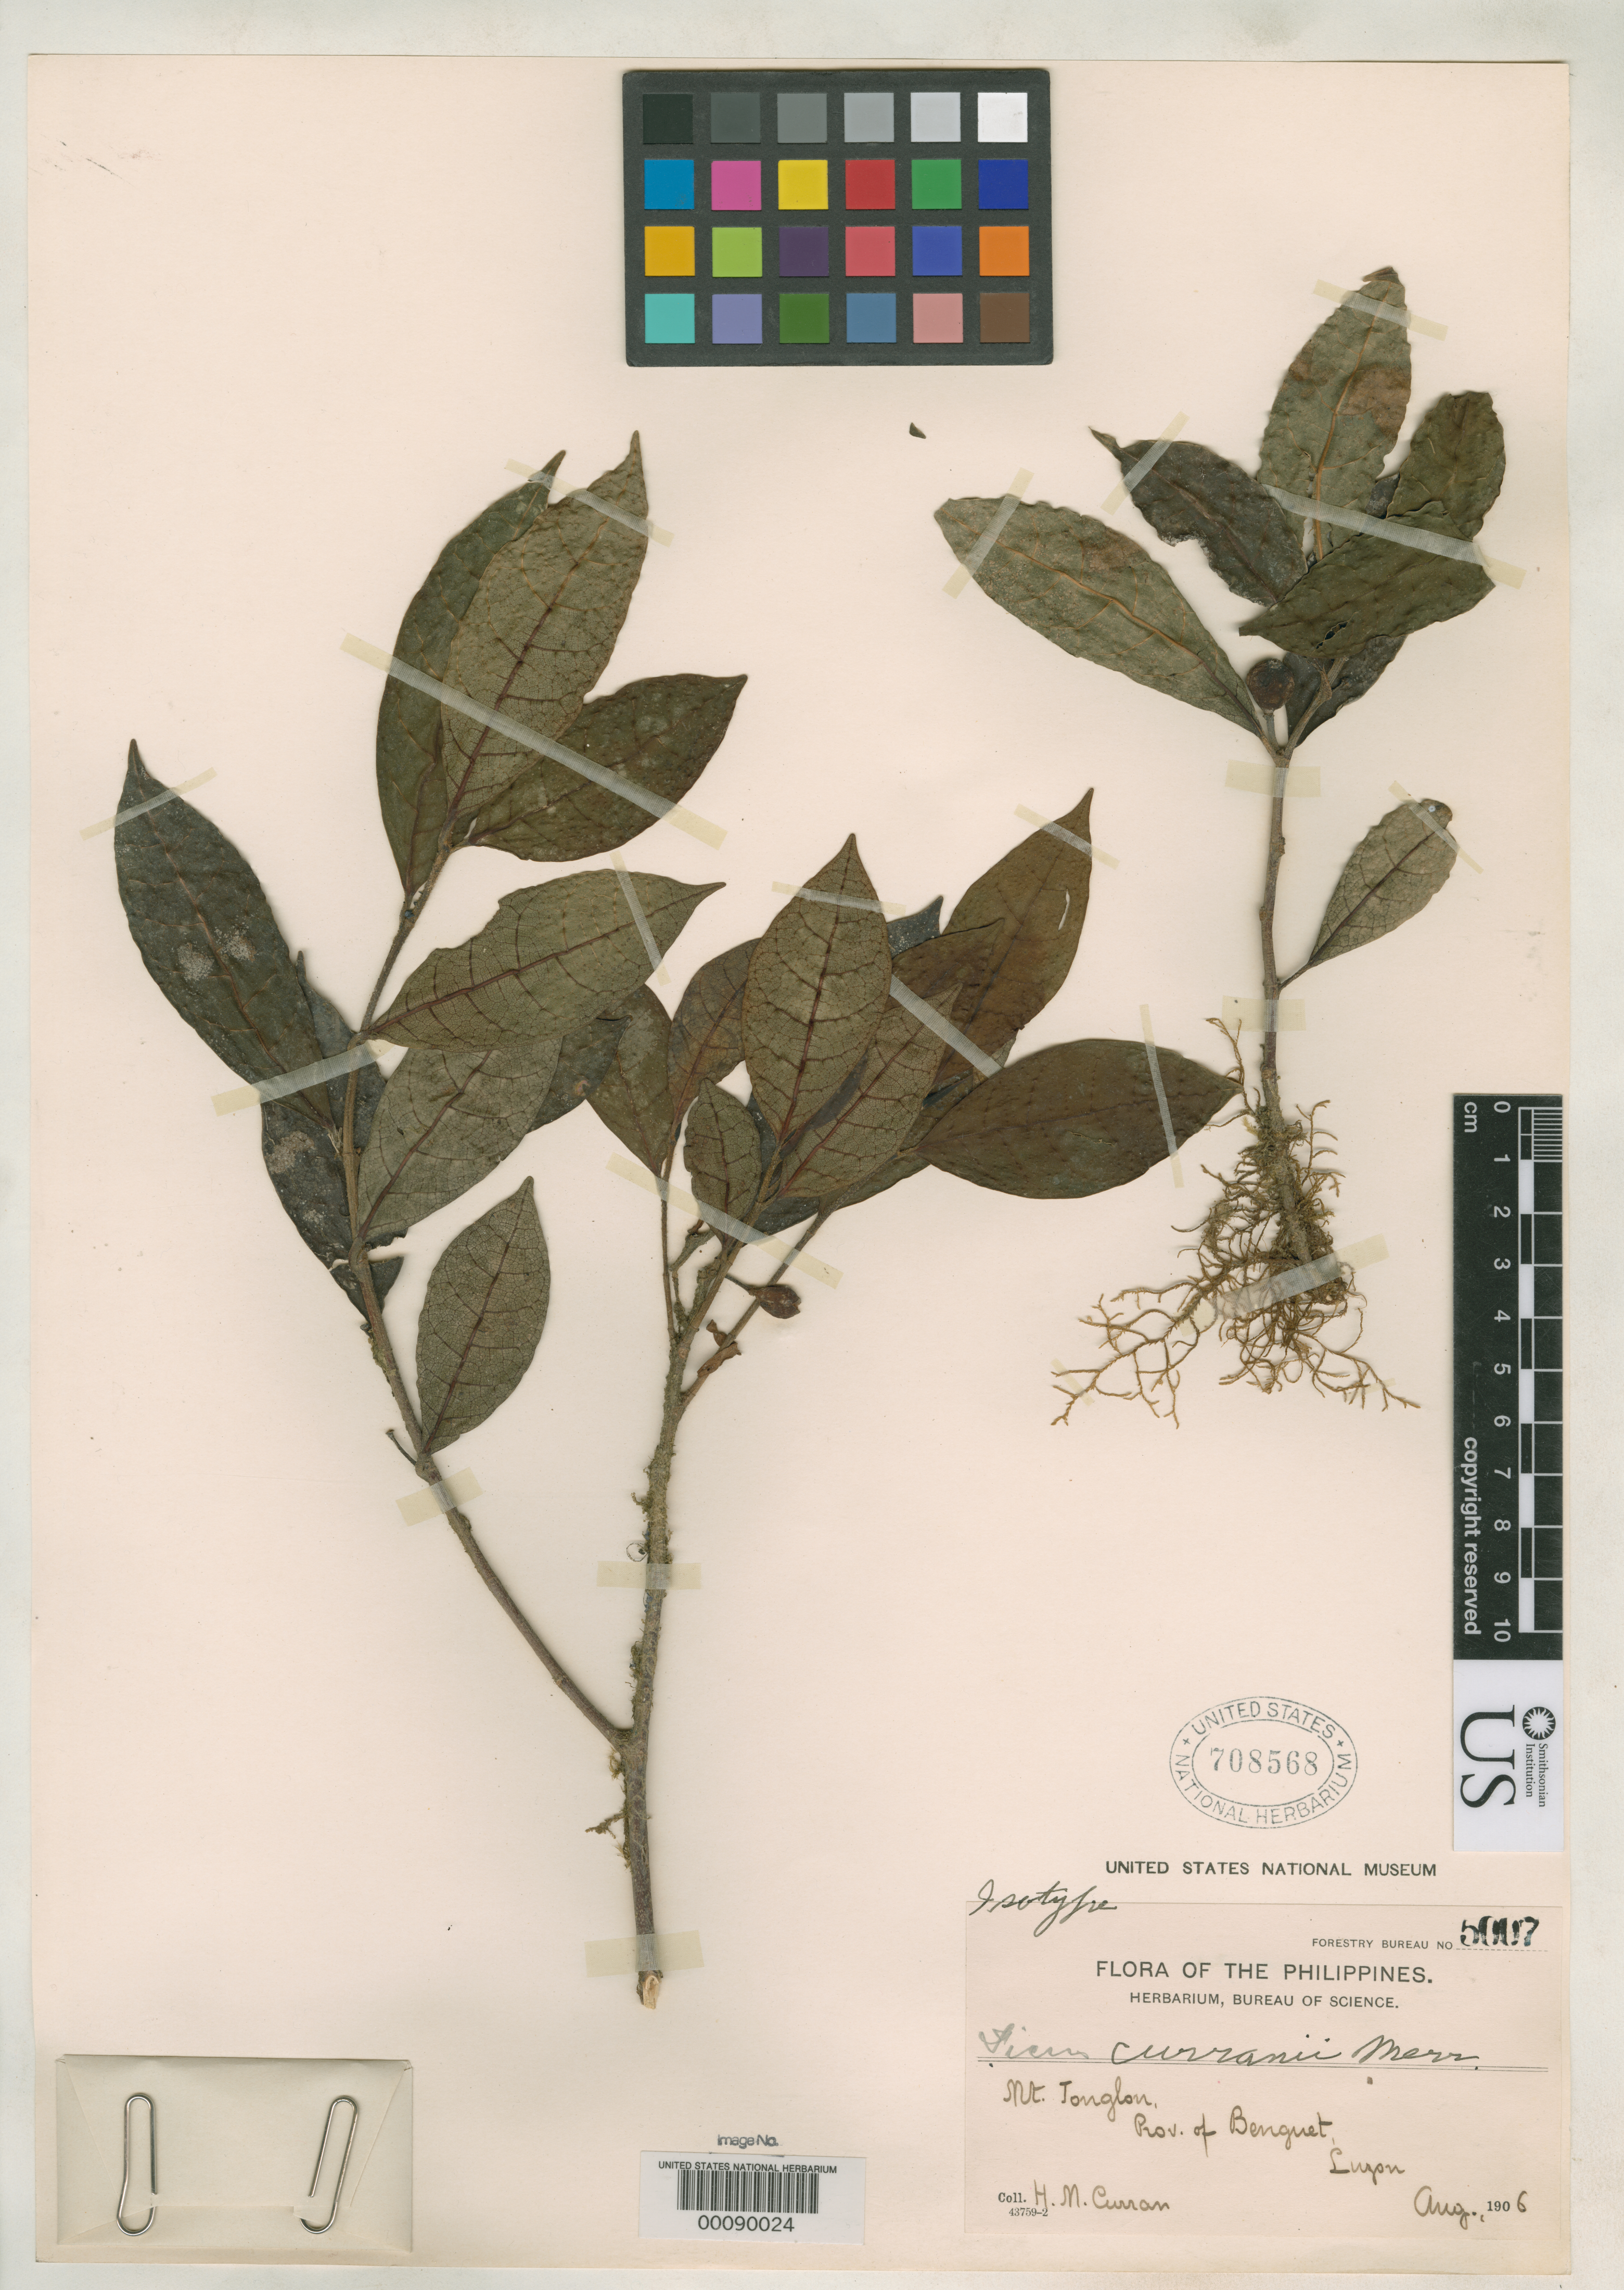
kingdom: Plantae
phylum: Tracheophyta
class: Magnoliopsida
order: Rosales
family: Moraceae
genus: Ficus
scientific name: Ficus curranii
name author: Merr.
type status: Isotype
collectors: H. M. Curran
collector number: Bur. Sci. 5007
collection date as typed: Aug 1906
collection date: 1906-08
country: Philippines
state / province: Cordillera (Administrative Region)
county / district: Benguet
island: Luzon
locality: Mt. Tonglon.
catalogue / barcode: US 708568